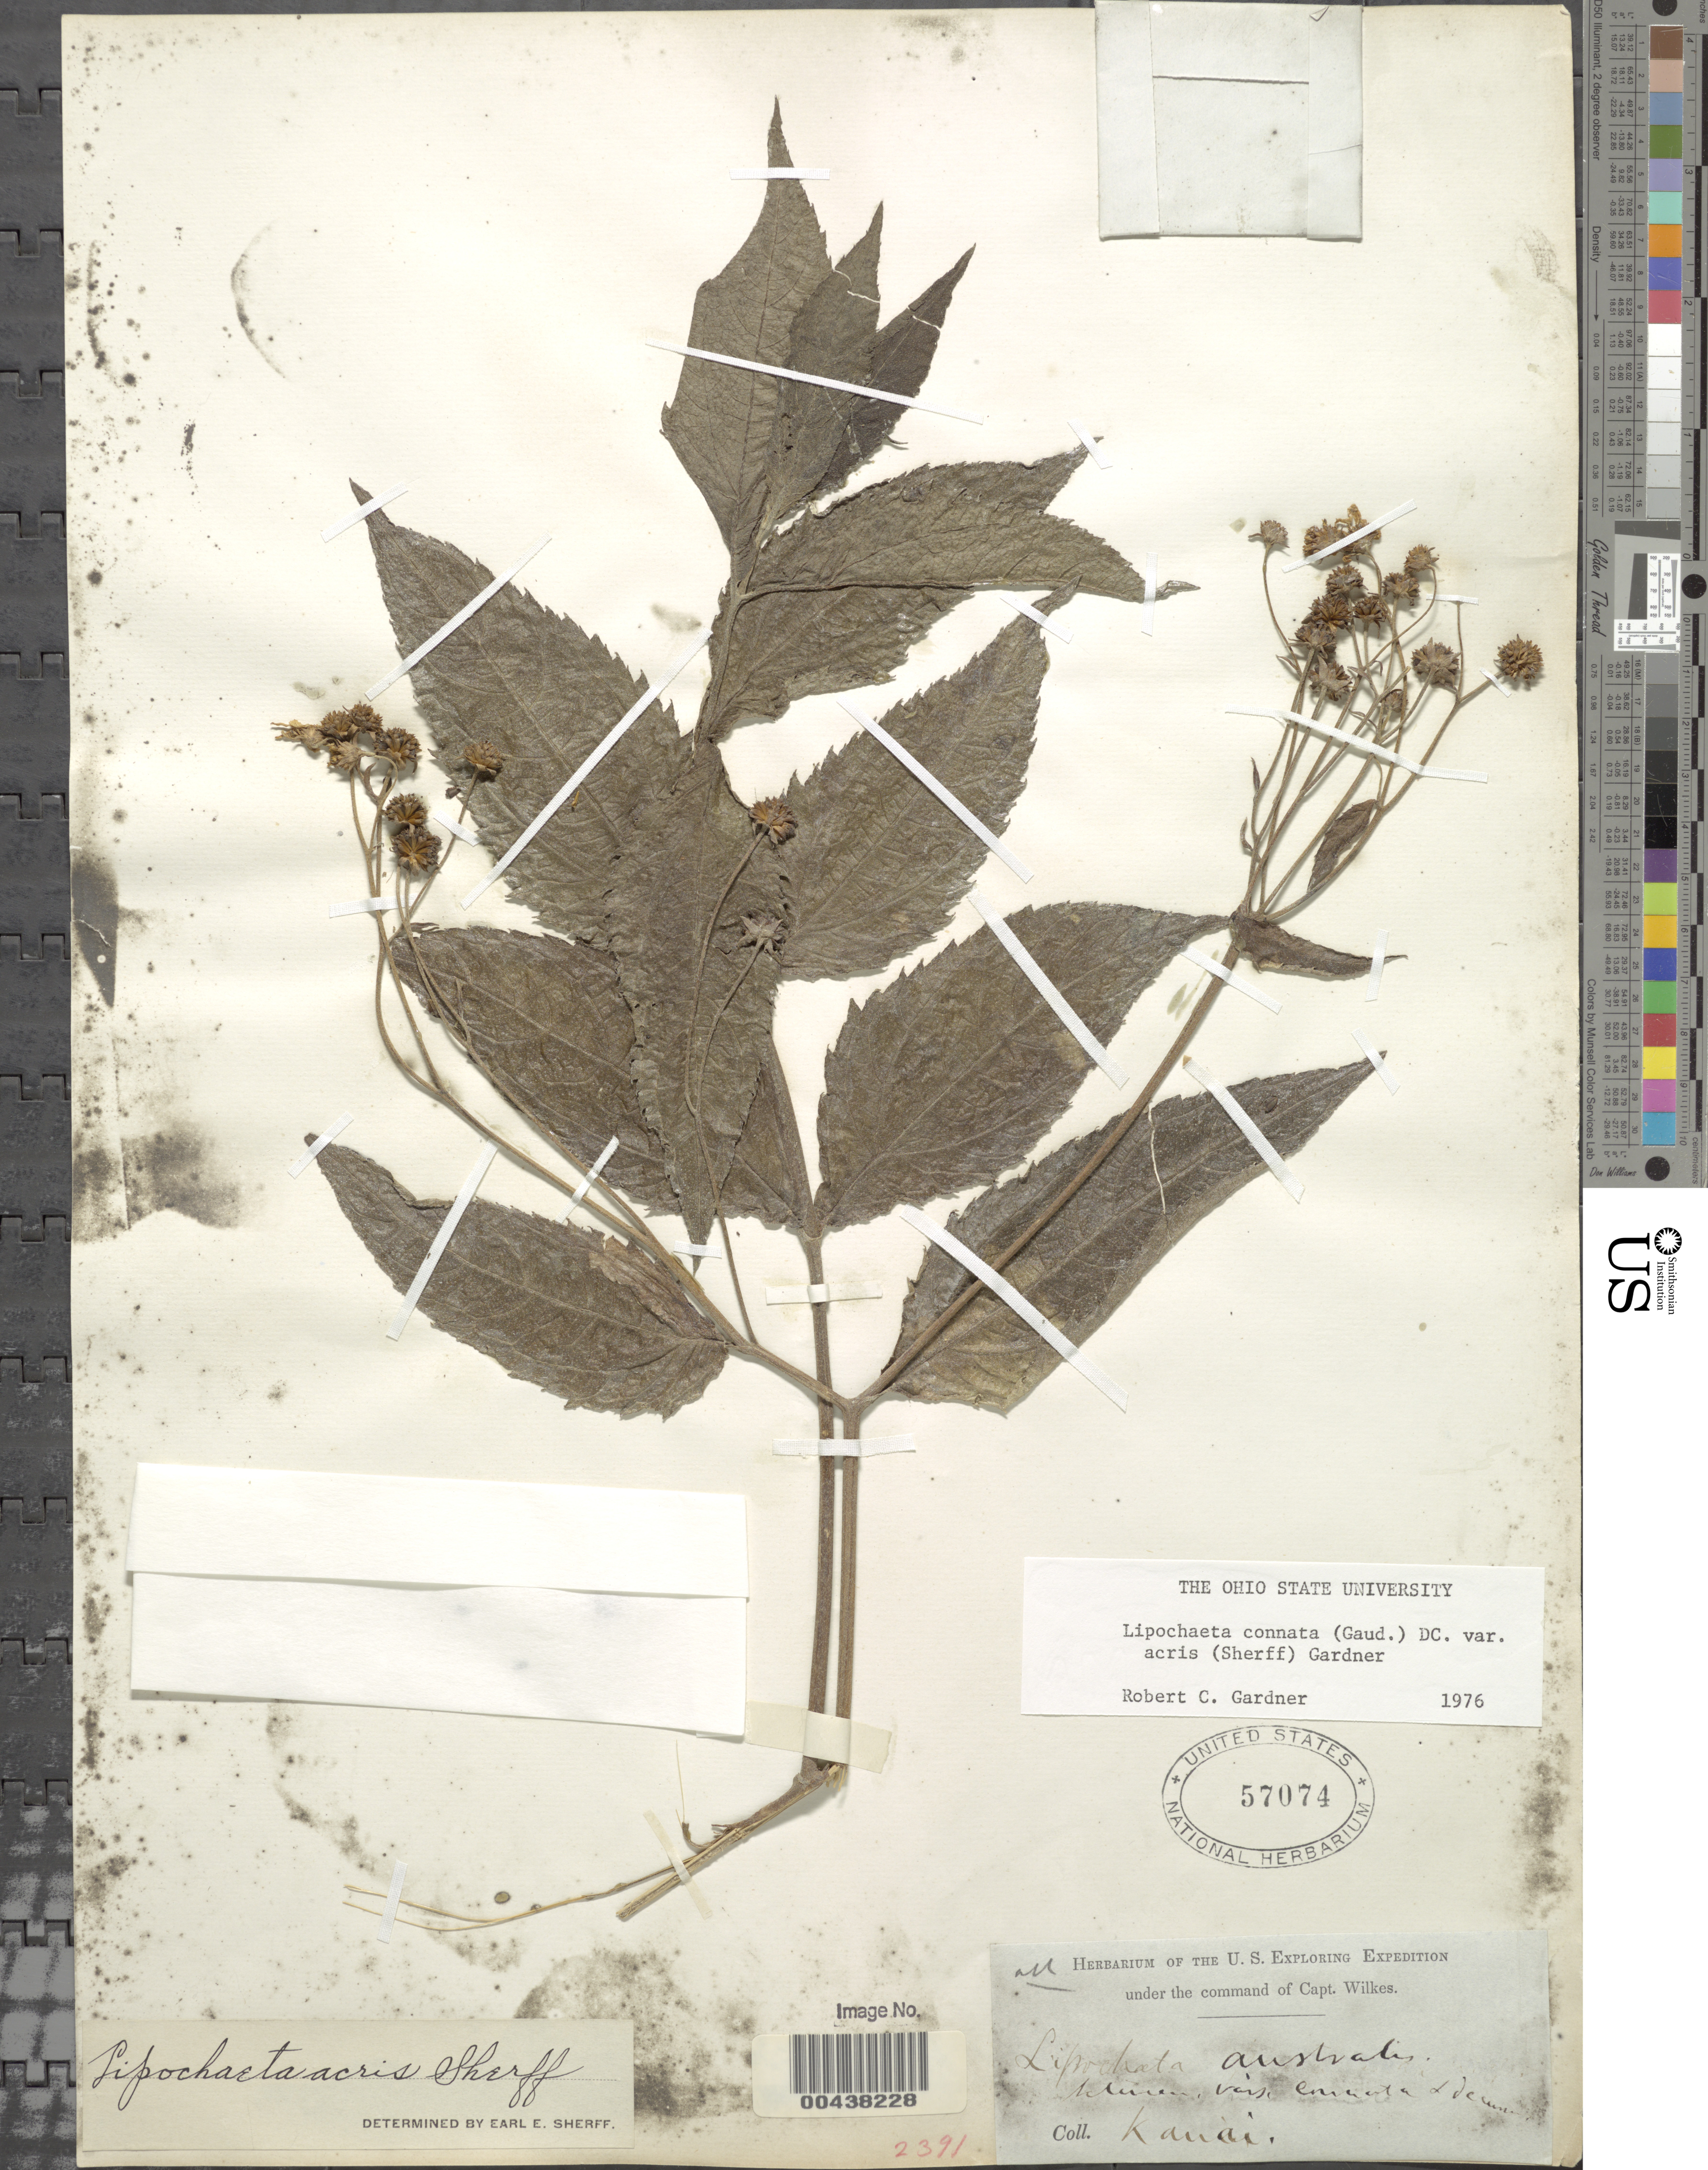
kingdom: Plantae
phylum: Tracheophyta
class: Magnoliopsida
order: Asterales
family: Asteraceae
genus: Lipochaeta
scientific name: Lipochaeta connata subsp. acris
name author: (Sherff) W.L. Wagner & H. Rob.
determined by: Gardner, R. C.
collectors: Wilkes Explor. Exped.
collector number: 2391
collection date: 1838/1842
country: United States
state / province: Hawaii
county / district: Kauai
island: Kaua'i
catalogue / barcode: US 57074